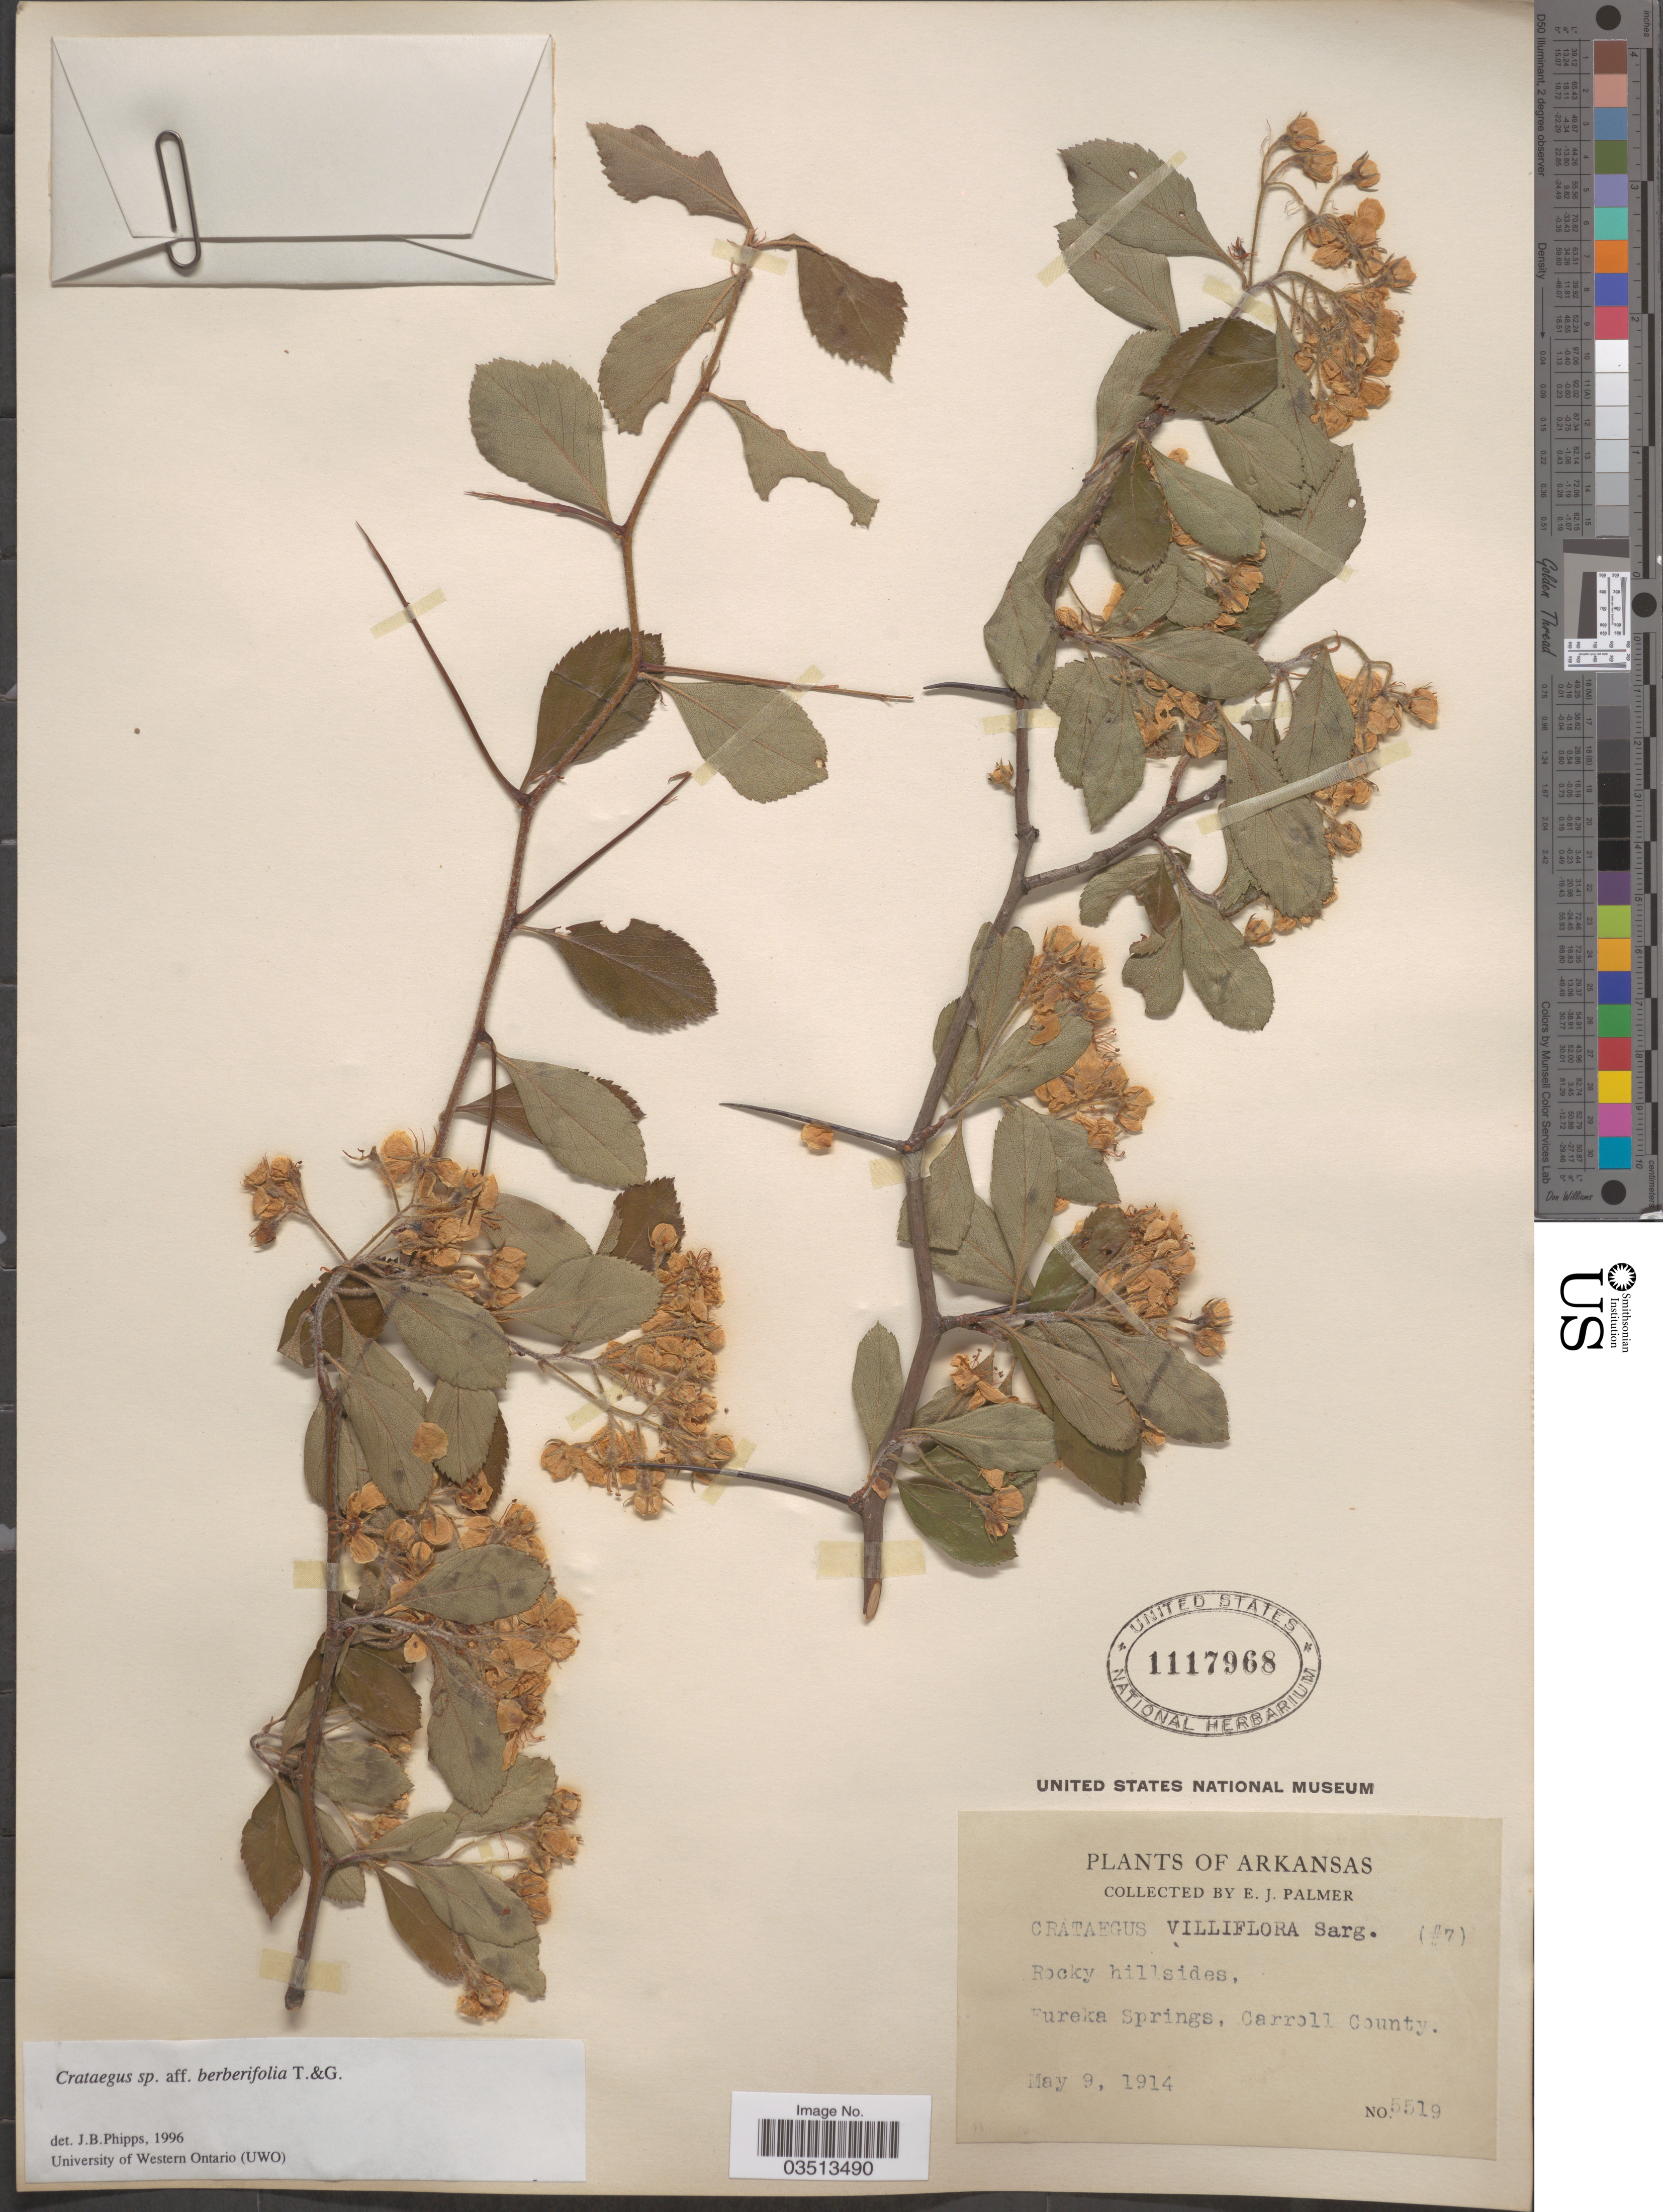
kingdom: Plantae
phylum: Tracheophyta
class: Magnoliopsida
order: Rosales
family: Rosaceae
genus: Crataegus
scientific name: Crataegus berberifolia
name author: Torr. & A. Gray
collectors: E. J. Palmer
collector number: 5519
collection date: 1914-05-09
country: United States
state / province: Arkansas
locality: Rocky hillsides, Eureka Springs, Carroll County.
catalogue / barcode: US 1117968